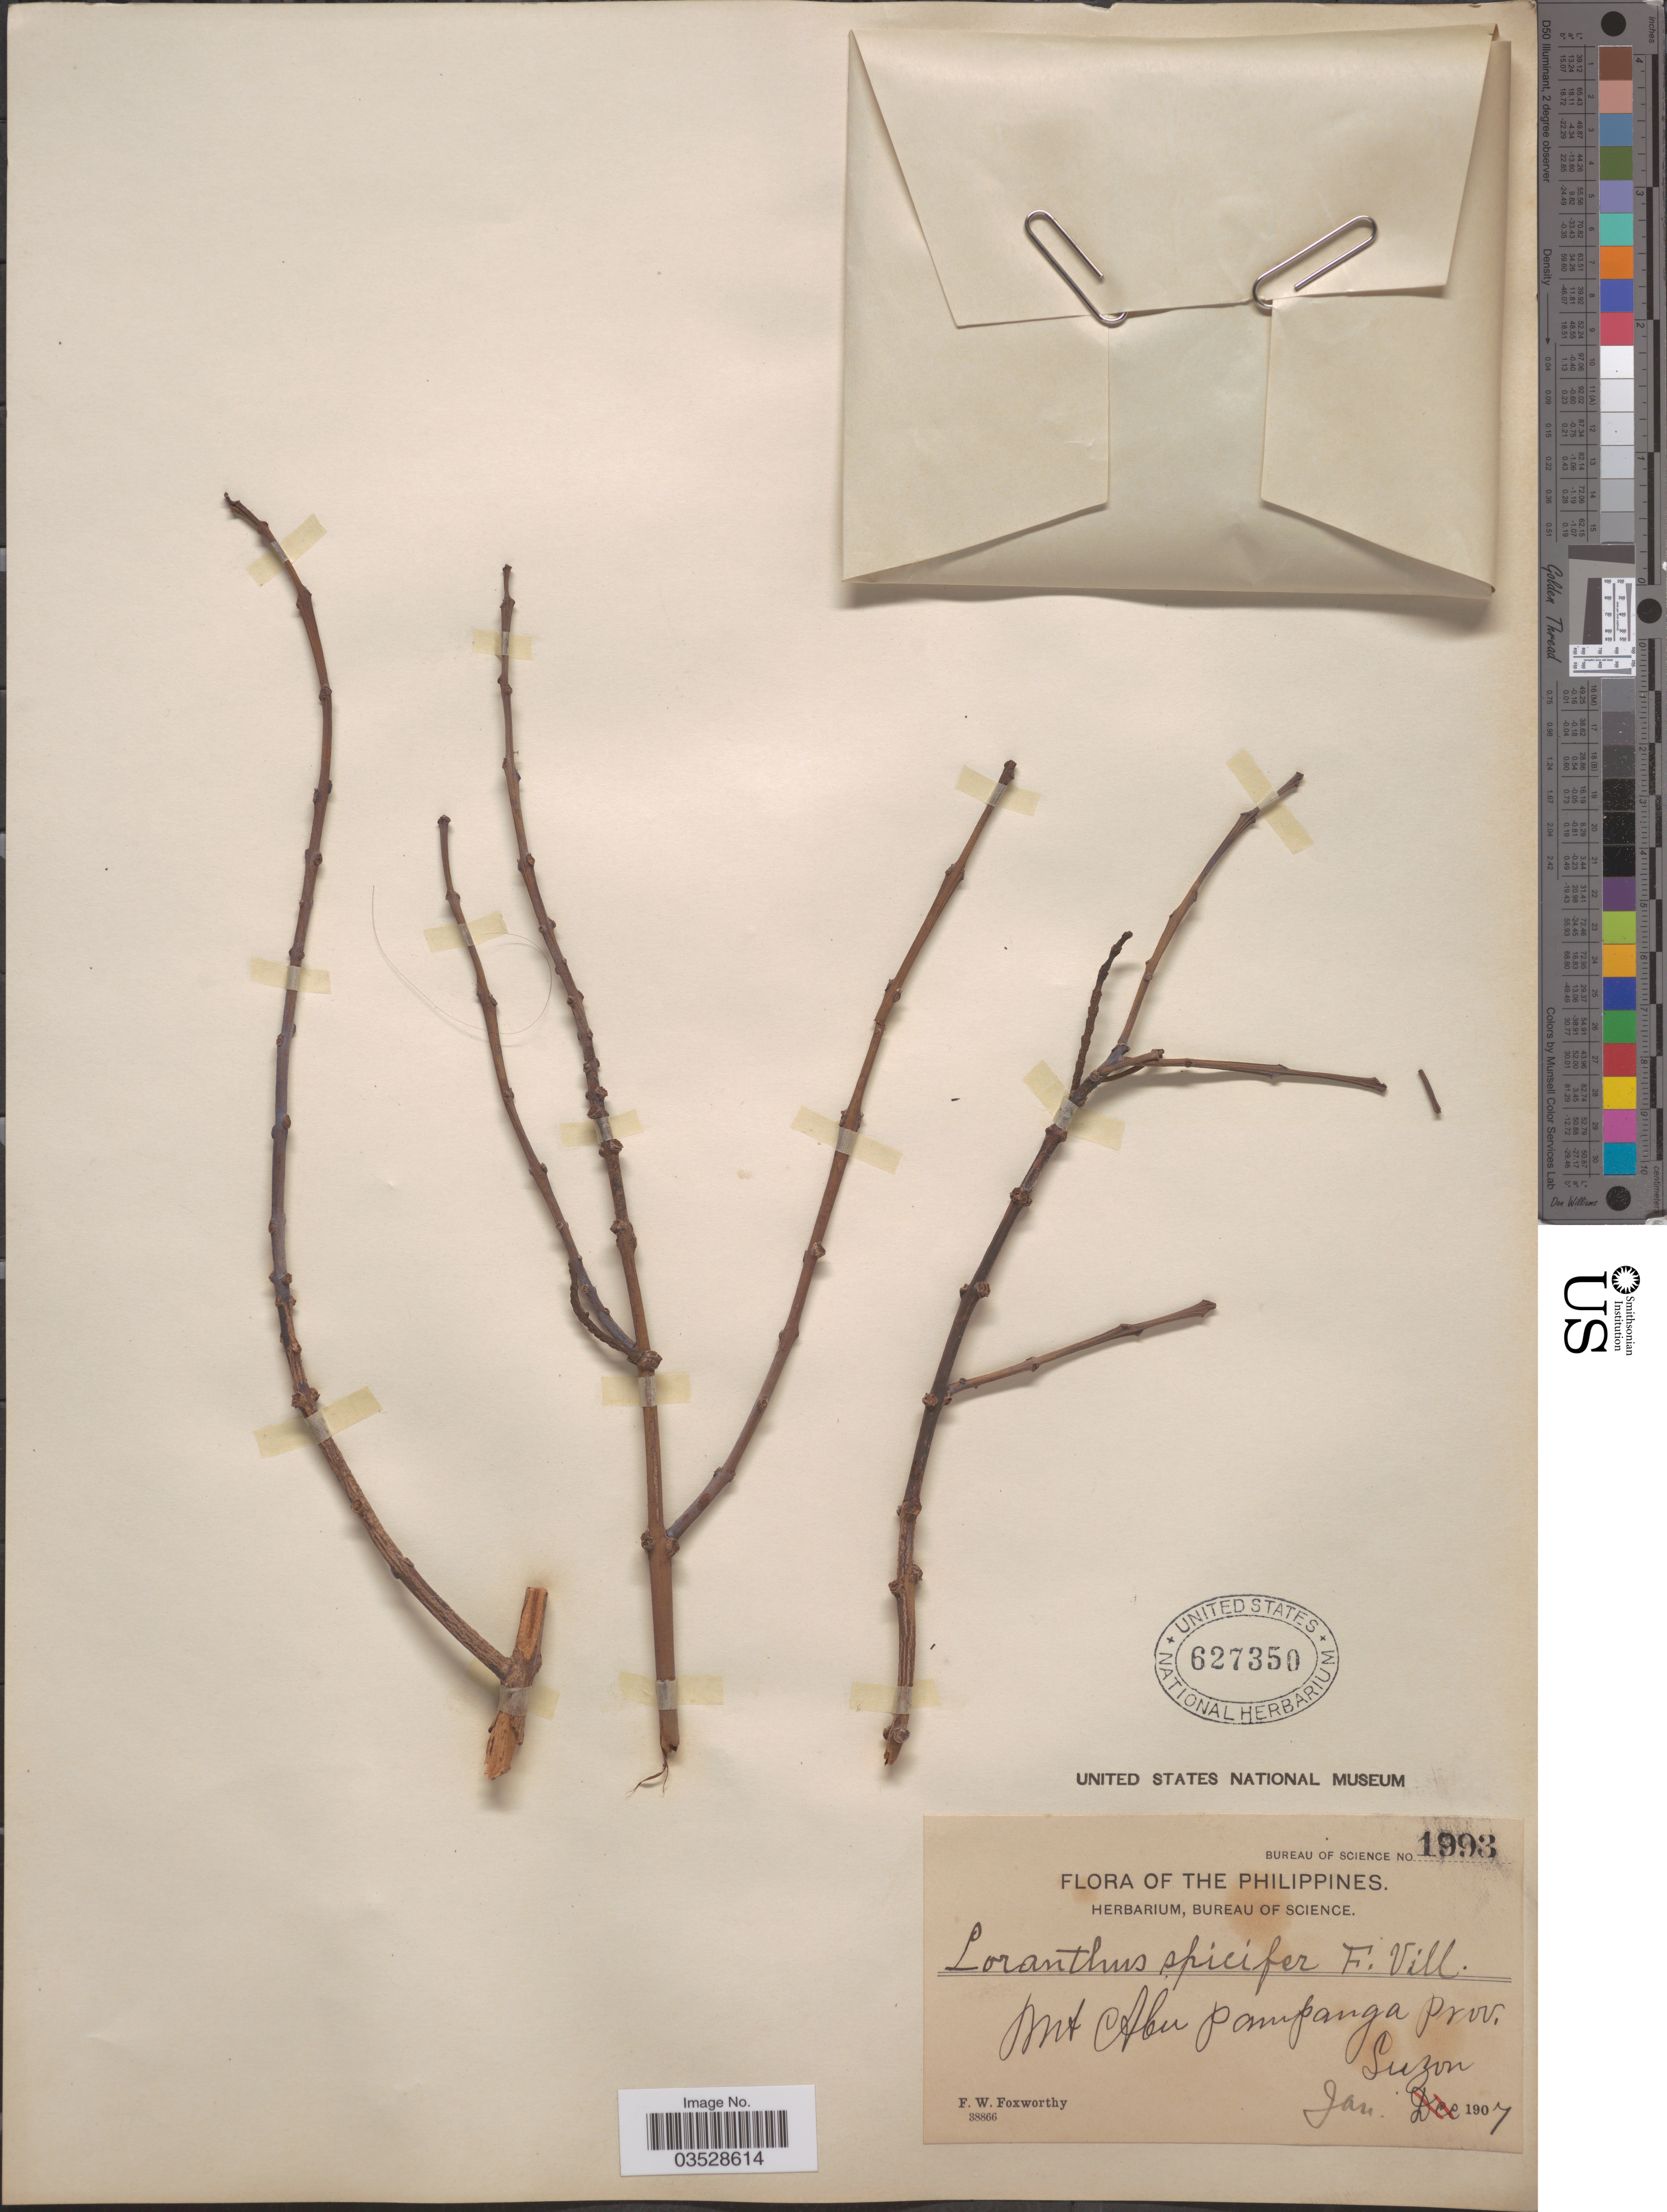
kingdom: Plantae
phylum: Tracheophyta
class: Magnoliopsida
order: Santalales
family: Loranthaceae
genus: Loranthus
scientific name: Loranthus pentapetalus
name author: Roxb.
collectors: F. W. Foxworthy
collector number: Bureau of Science 1993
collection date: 1907-01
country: Philippines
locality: Mt. Abu Pampanga Prov. Luzon.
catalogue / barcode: US 627350